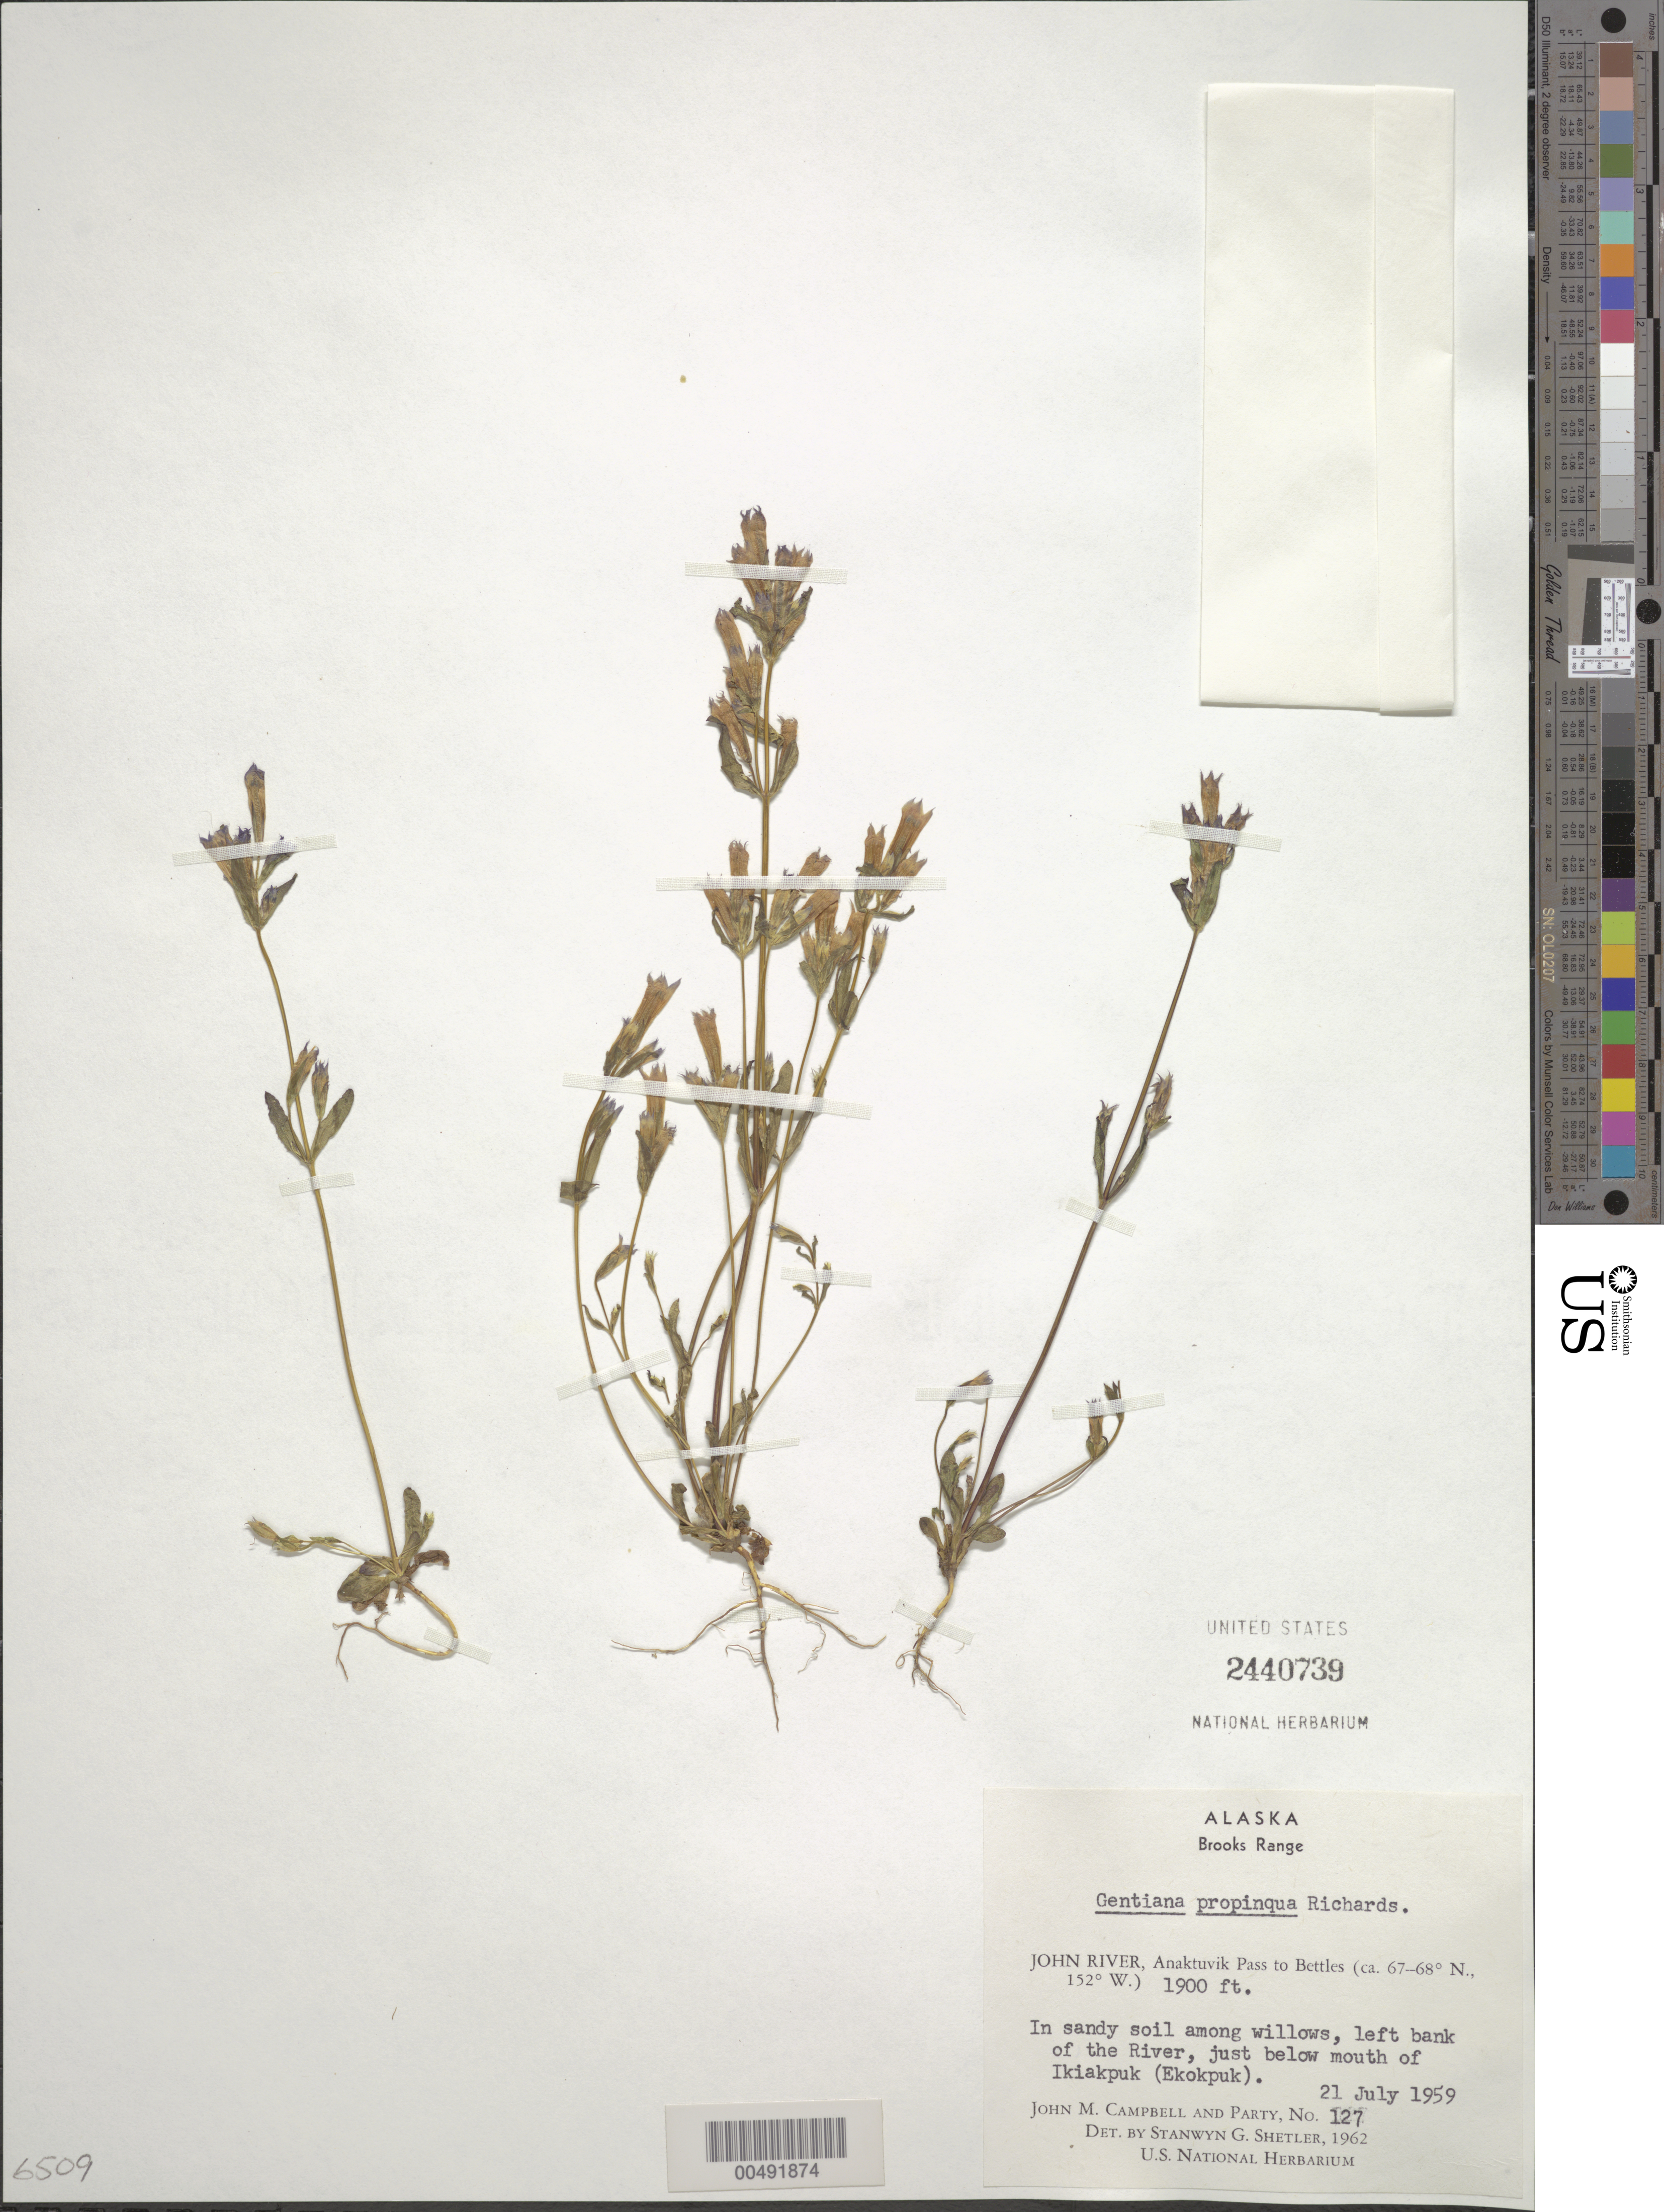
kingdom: Plantae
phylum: Tracheophyta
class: Magnoliopsida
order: Gentianales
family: Gentianaceae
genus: Gentiana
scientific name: Gentiana propinqua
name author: Richards.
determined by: Shetler, Stanwyn G., (US), NMNH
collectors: J. M. Campbell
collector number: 127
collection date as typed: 21 Jul 1959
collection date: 1959-07-21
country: United States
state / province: Alaska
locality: Brooks Range, John River, Anaktuvuk Pass to Bettles, just below mouth of Ikiakpuk (Ekokpuk) (lat/long recorded as: lat=::: long=152:0:0:W)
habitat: in sandy soil among willows, left bank of the River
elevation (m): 579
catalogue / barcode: US 2440739